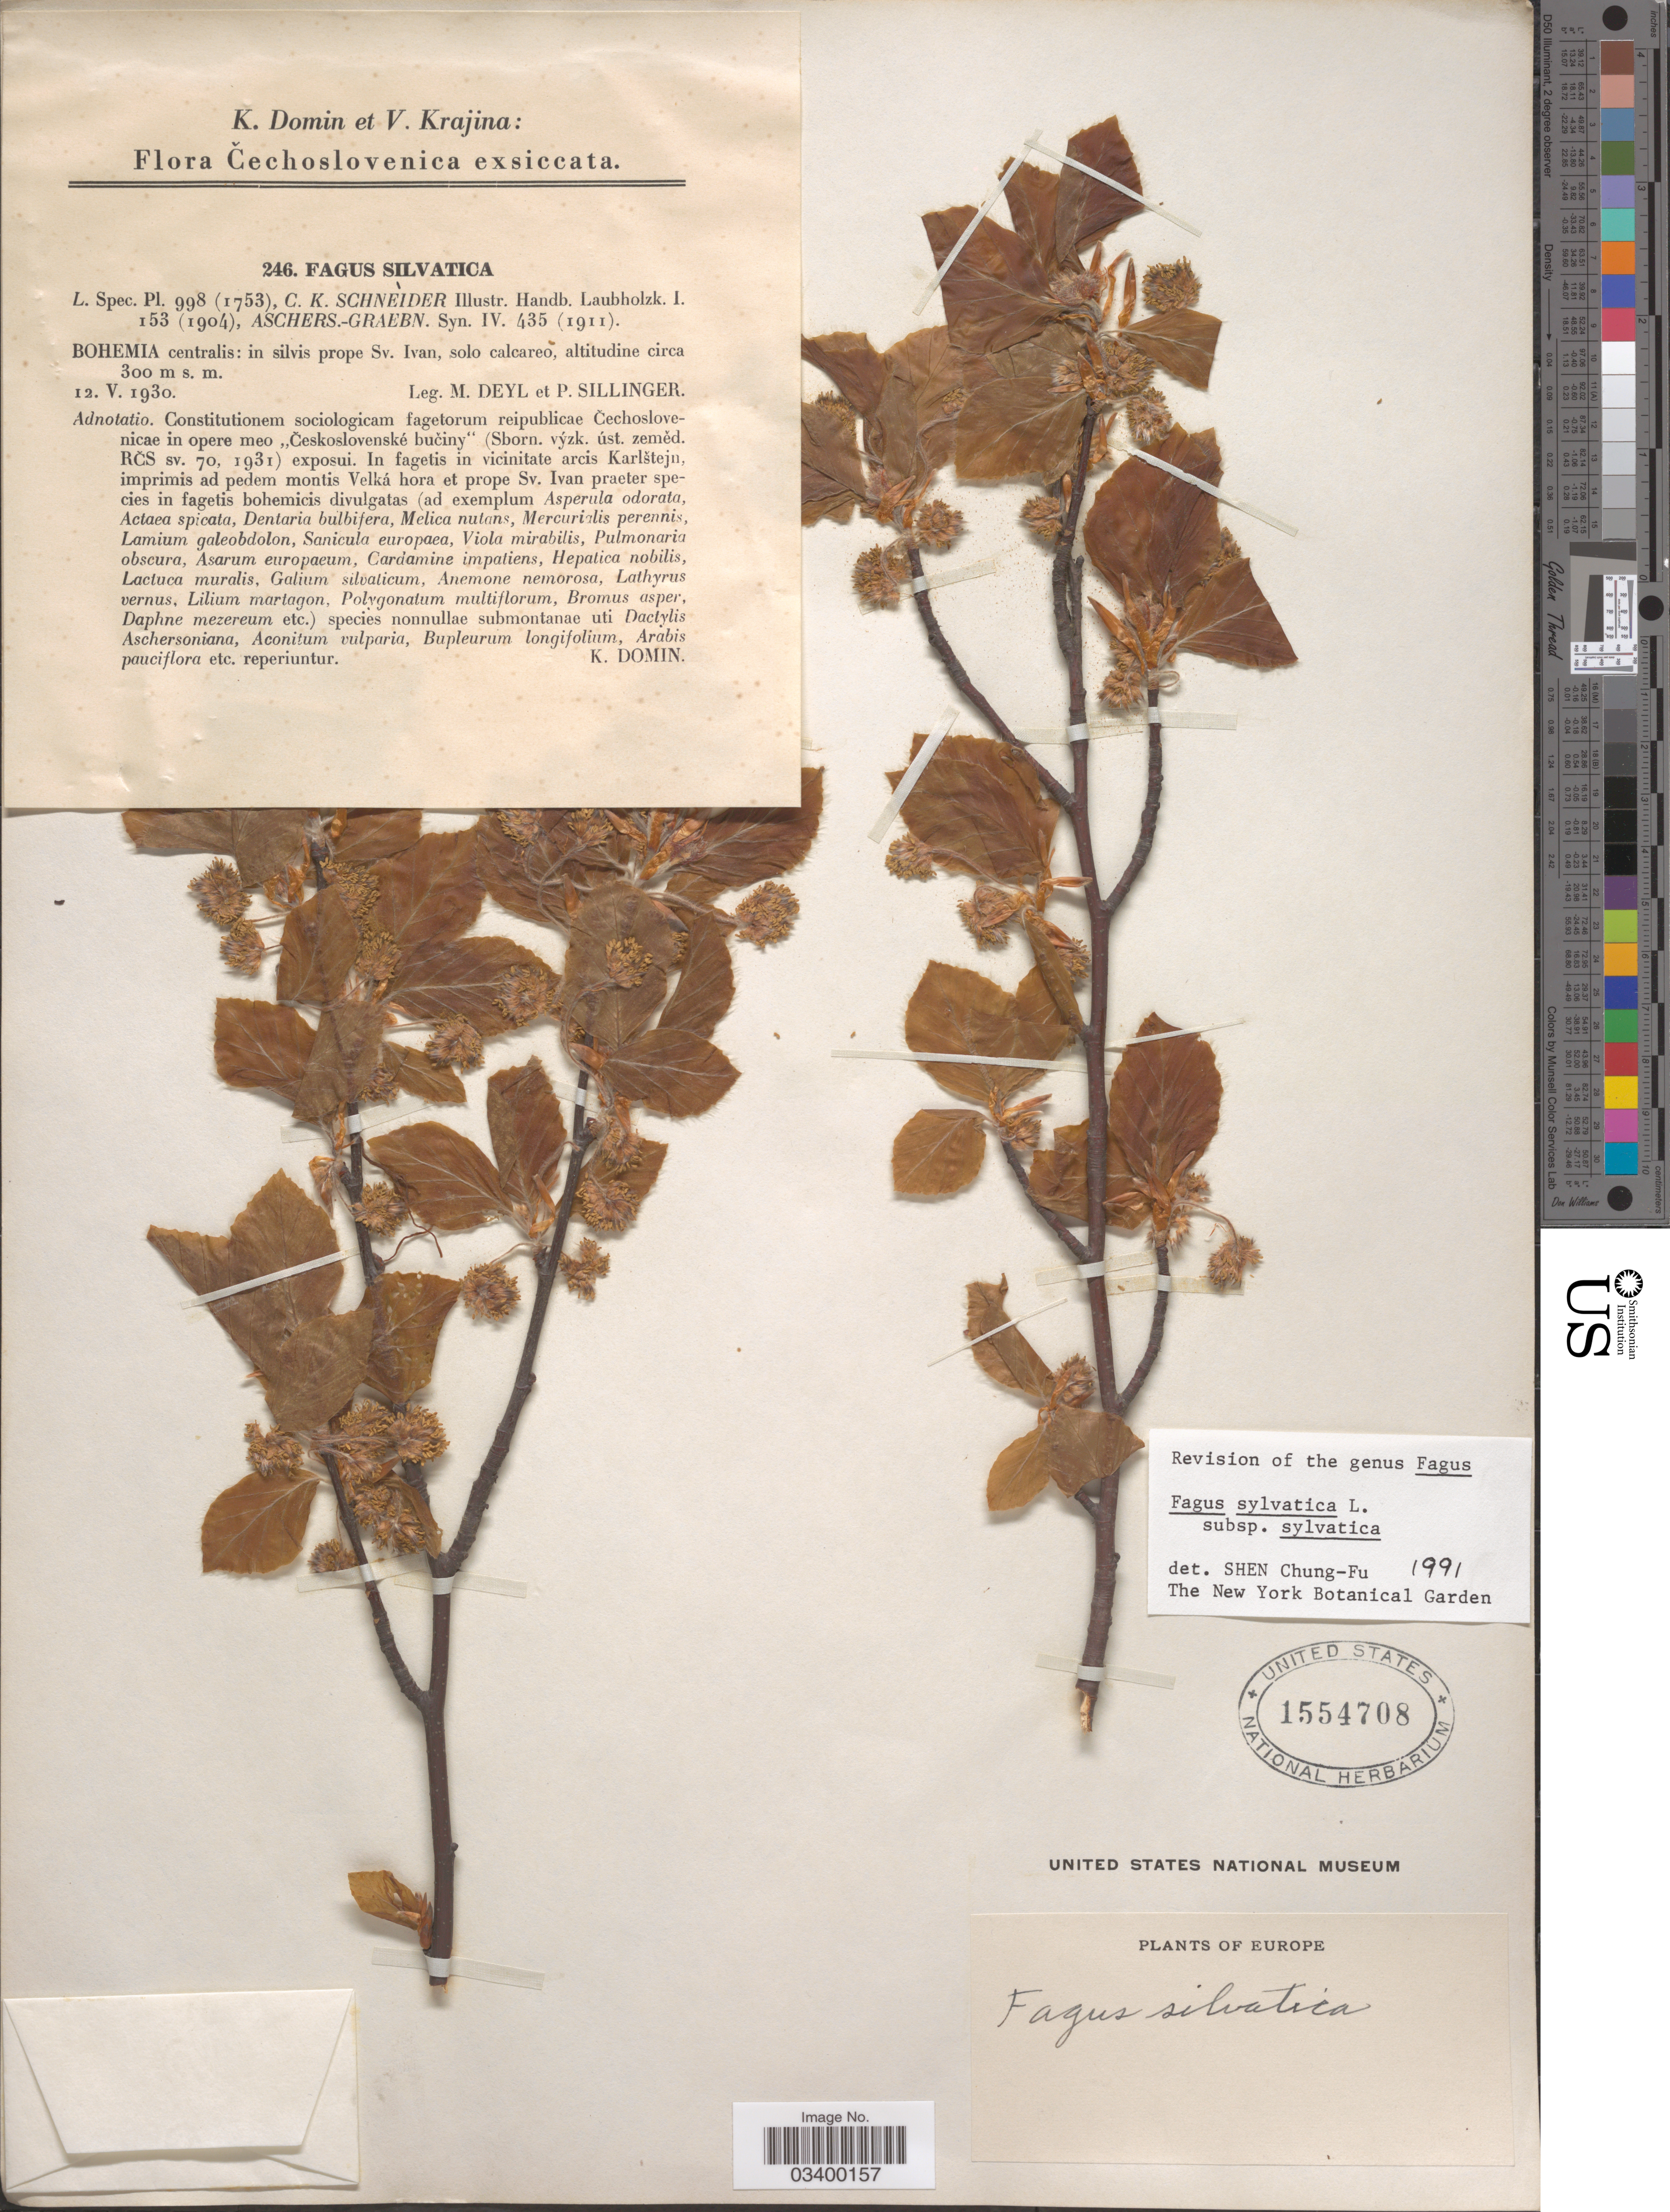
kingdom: Plantae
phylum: Tracheophyta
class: Magnoliopsida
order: Fagales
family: Fagaceae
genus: Fagus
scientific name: Fagus sylvatica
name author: L.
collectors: M. Deyl & P. Sillinger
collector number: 246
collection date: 1930-05-12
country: Czechia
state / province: Central Bohemian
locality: Čechoslovenica. Bohemia centralis: in silvis prope Sv. Ivan.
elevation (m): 300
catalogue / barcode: US 1554708